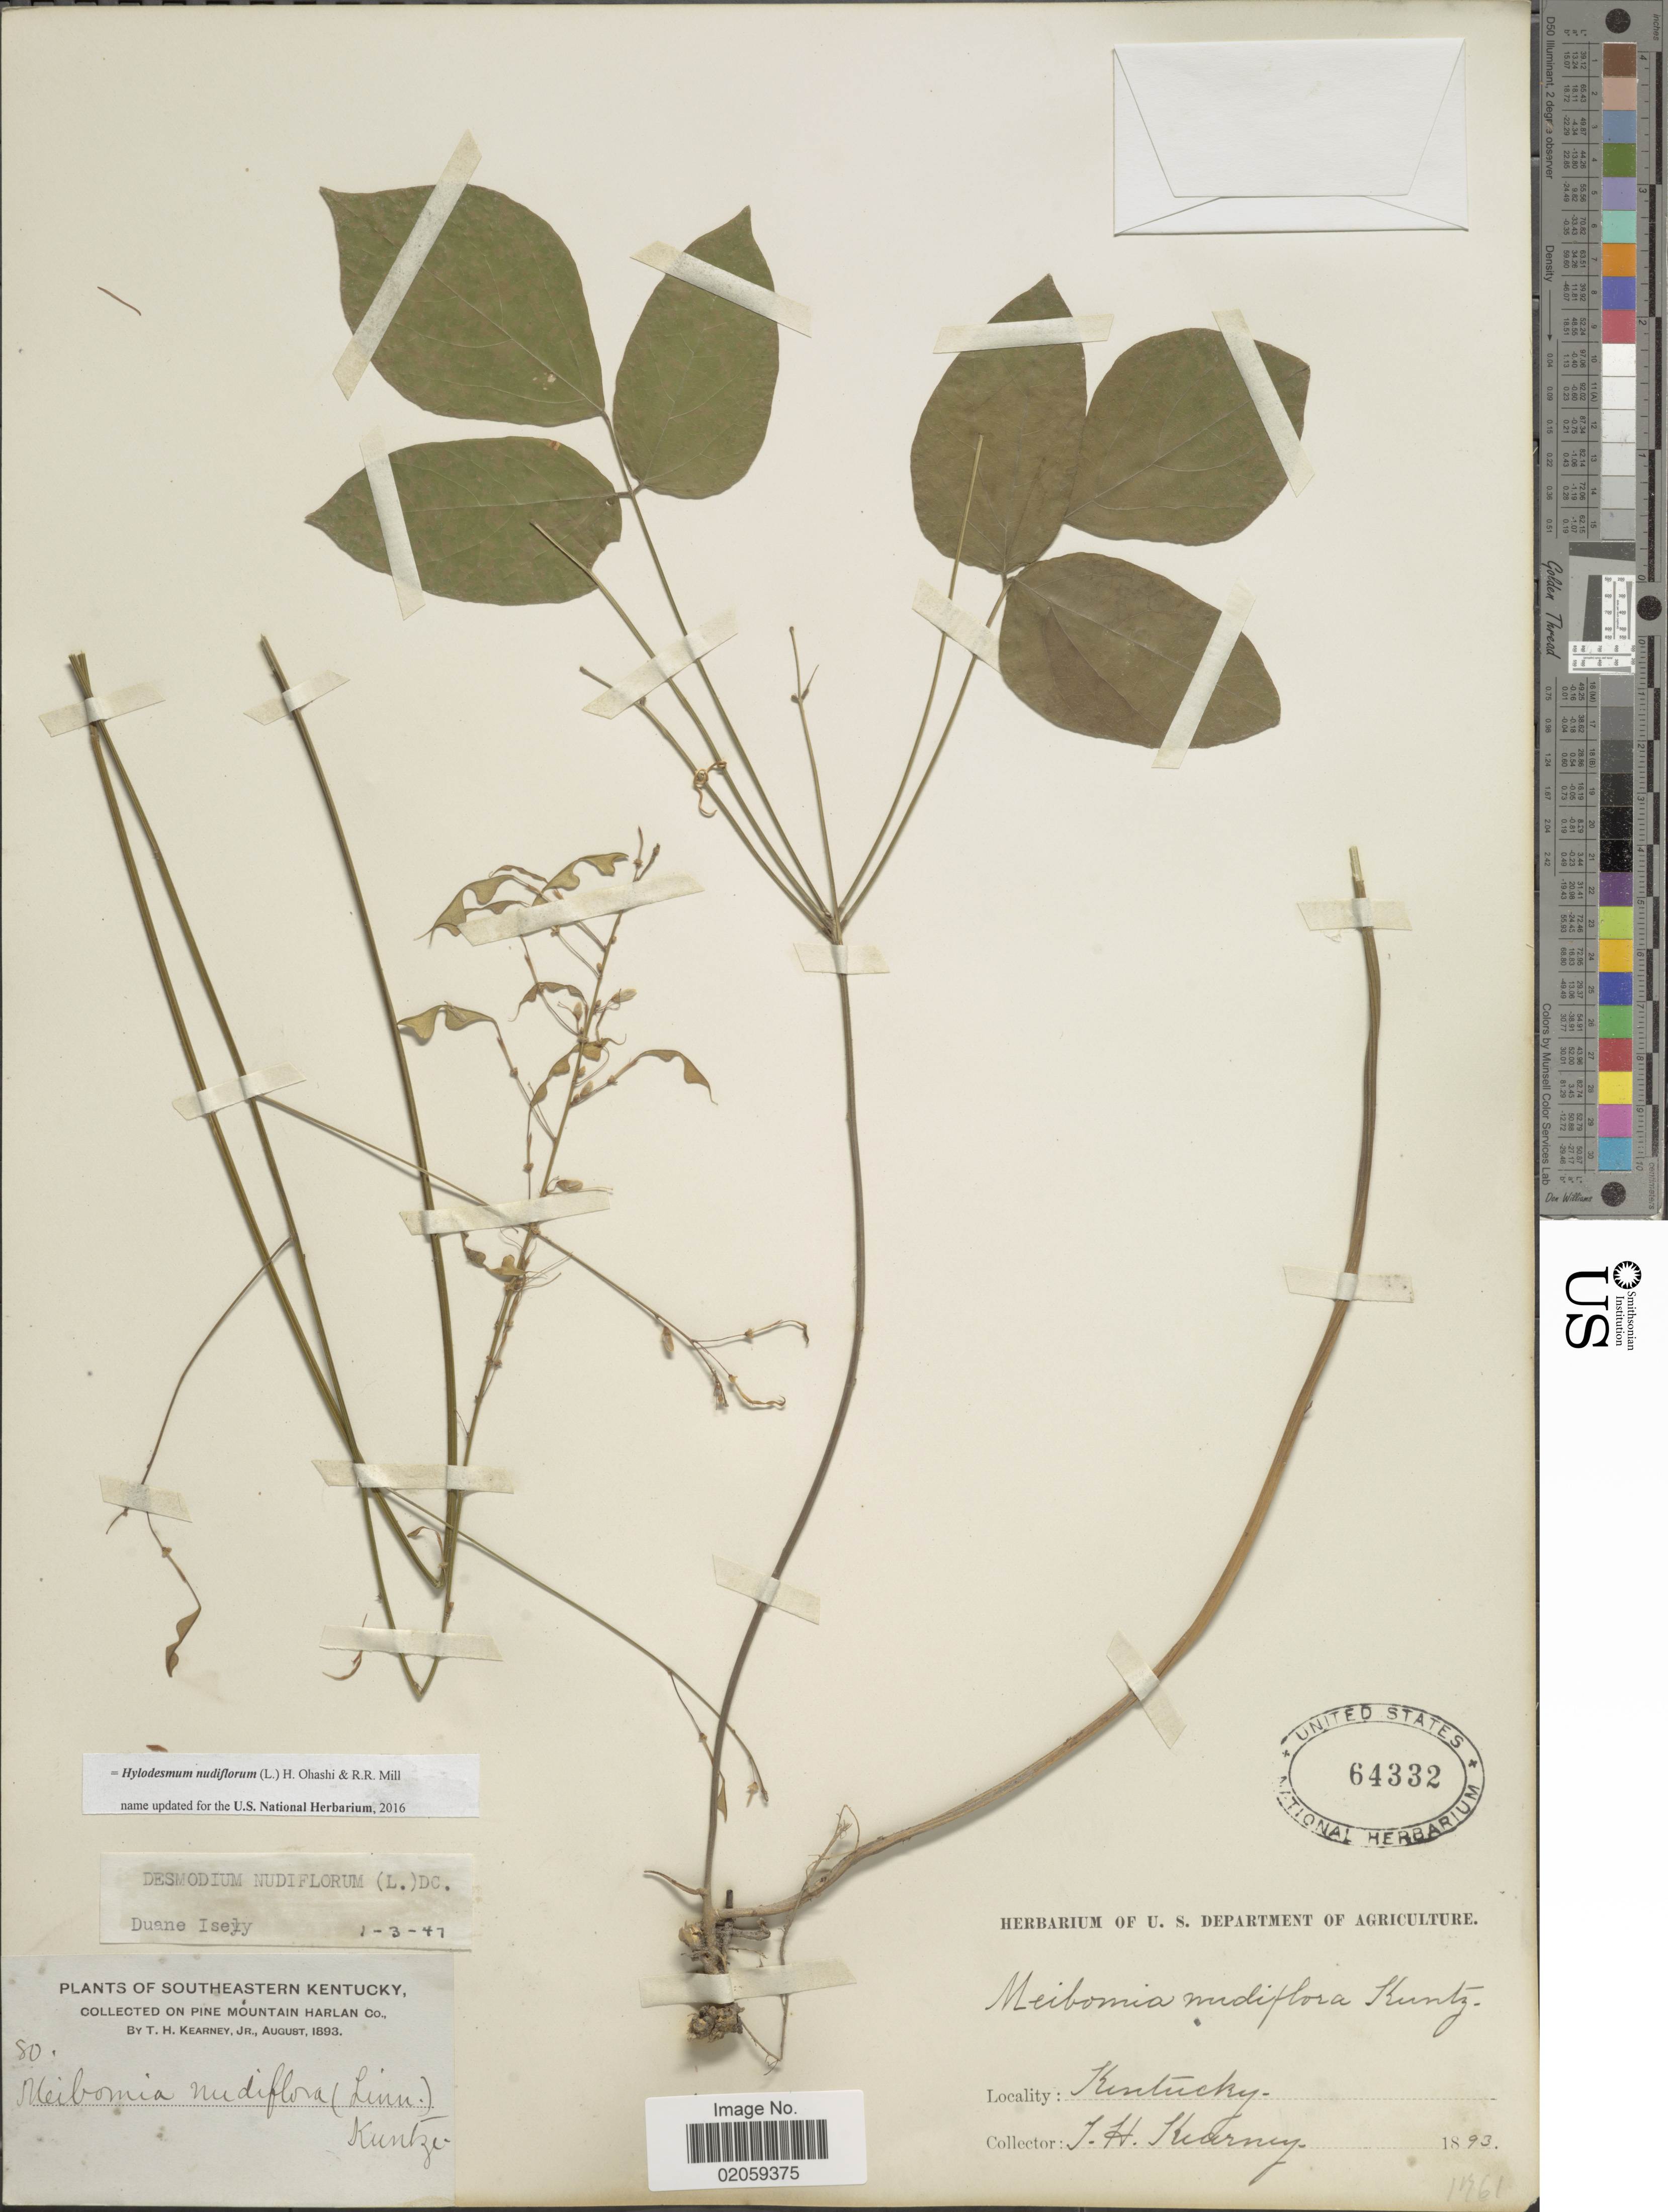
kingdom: Plantae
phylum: Tracheophyta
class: Magnoliopsida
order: Fabales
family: Fabaceae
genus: Hylodesmum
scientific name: Hylodesmum nudiflorum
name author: (L.) H. Ohashi & R.R. Mill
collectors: T. H. Kearney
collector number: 80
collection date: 1893-08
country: United States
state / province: Kentucky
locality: Southeastern Kentucky, Pine Mountain Harlan Co.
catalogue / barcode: US 64332